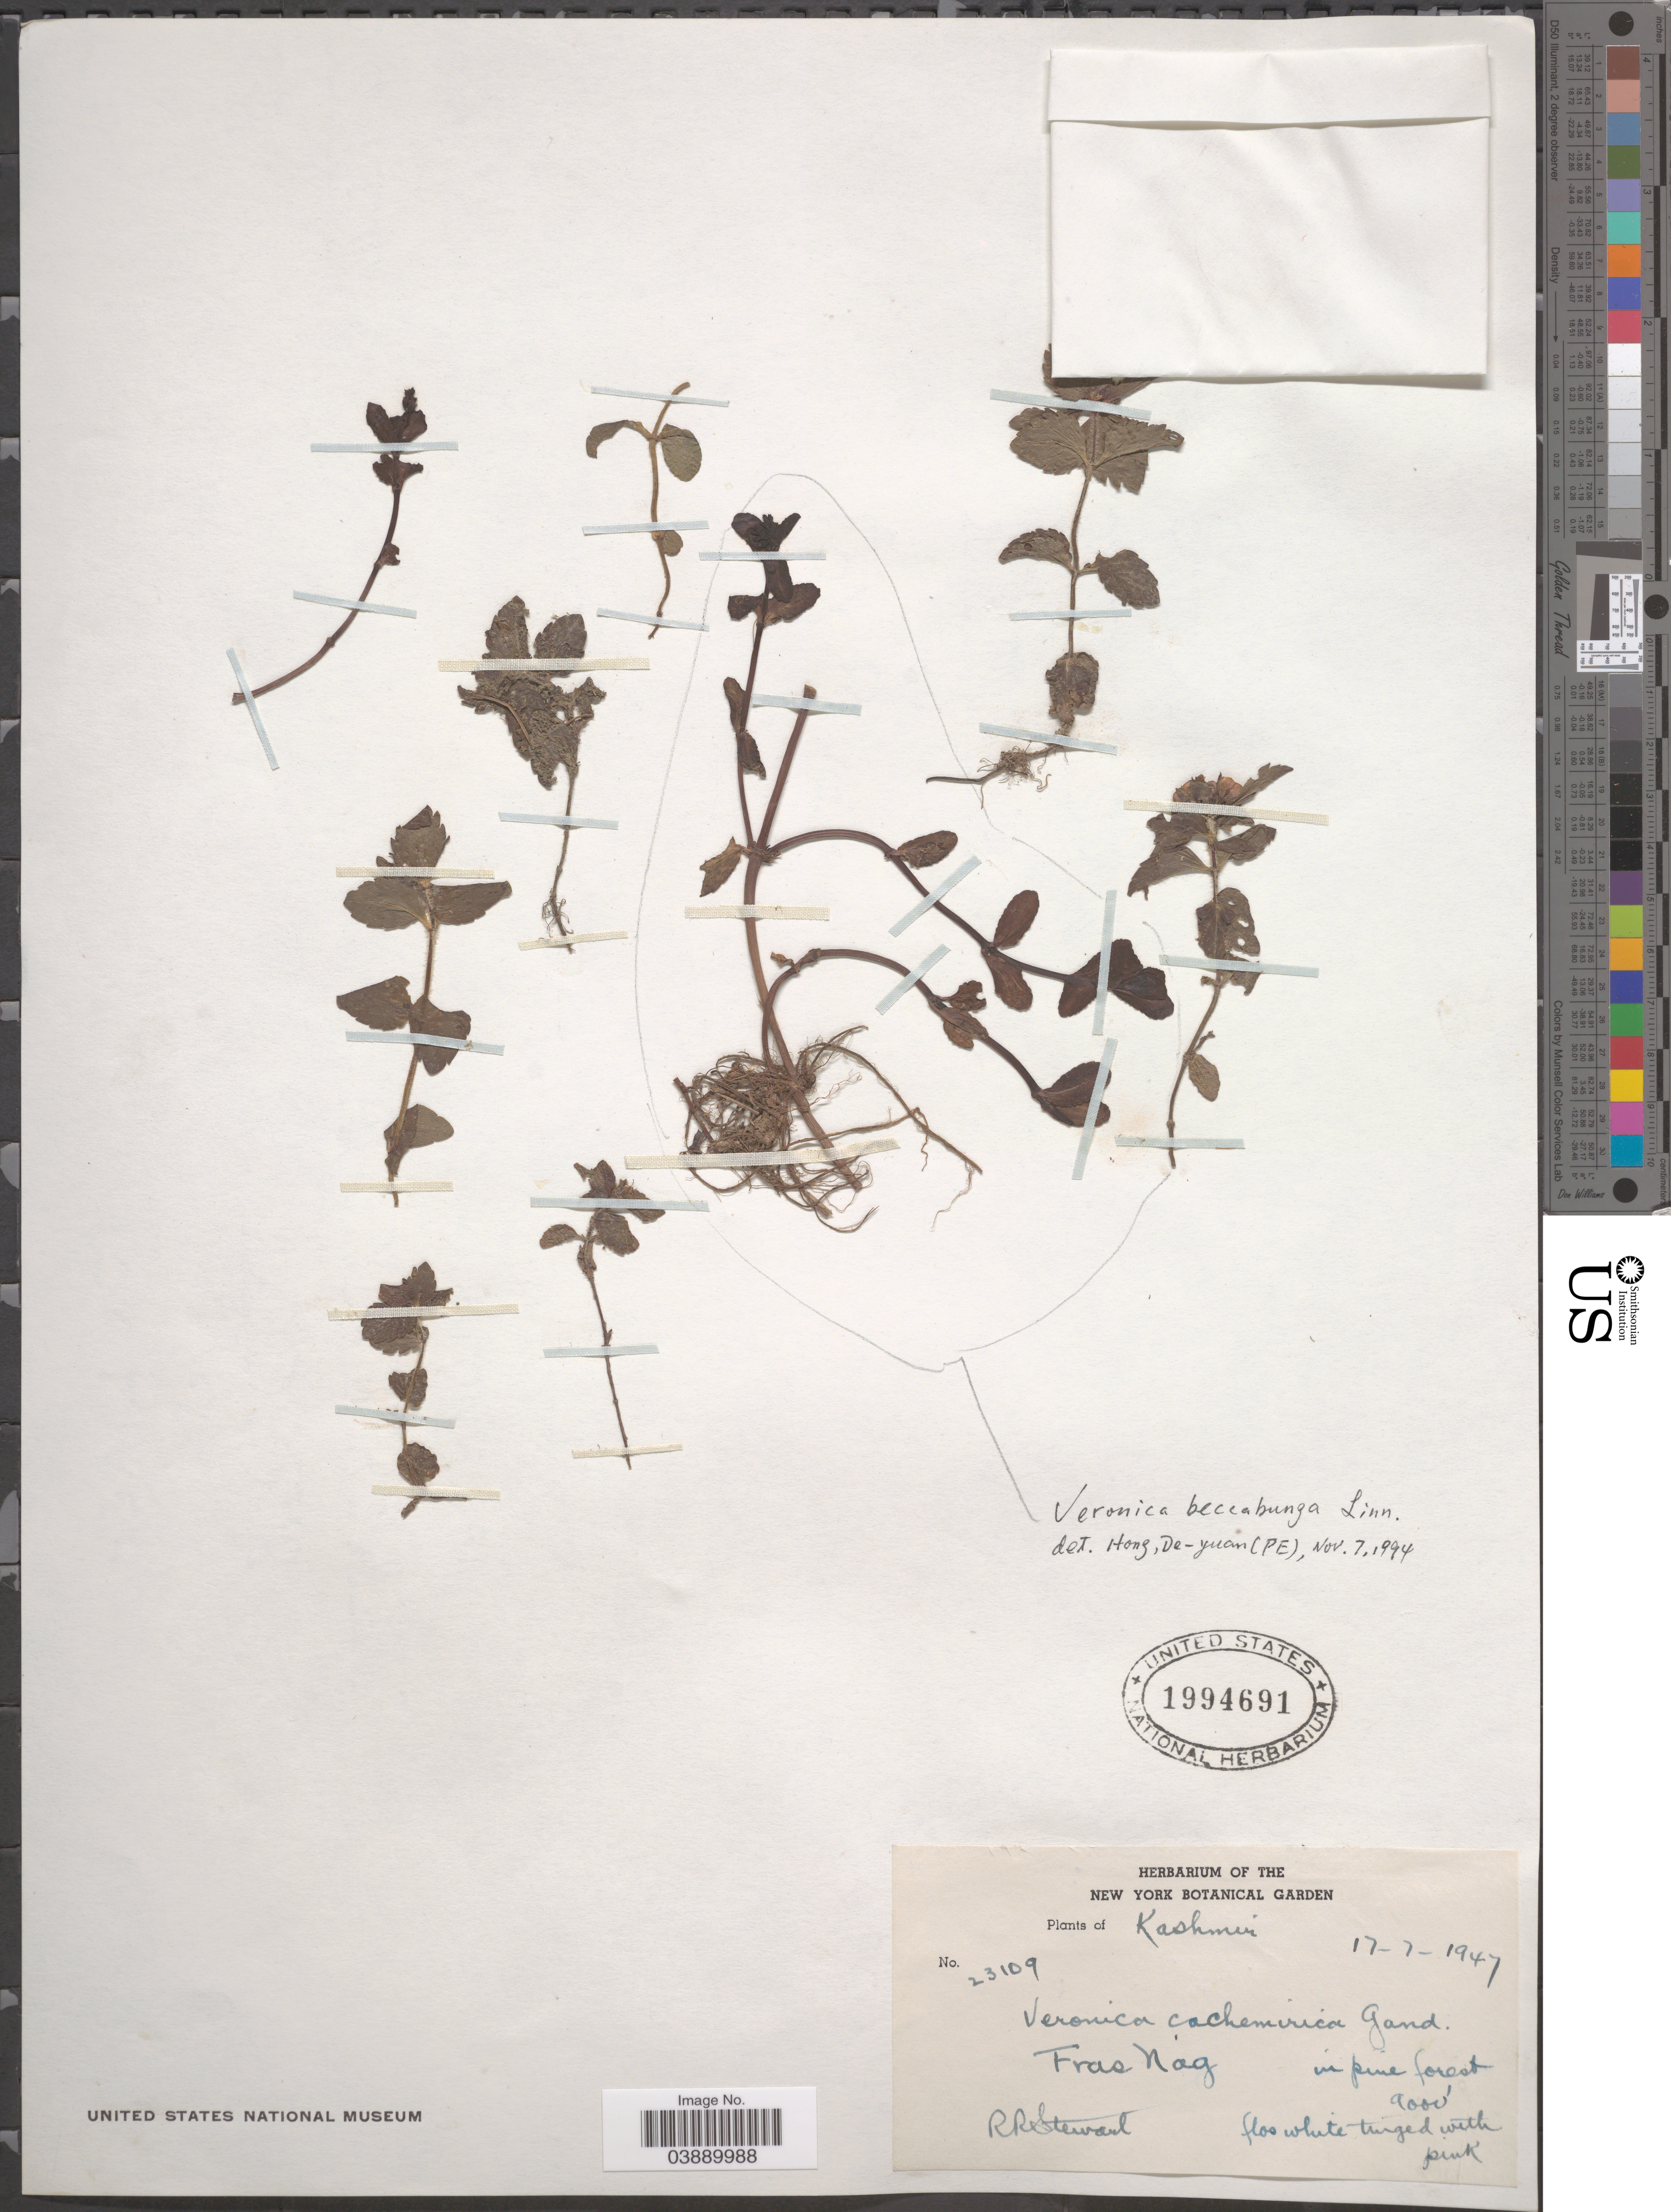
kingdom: Plantae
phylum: Tracheophyta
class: Magnoliopsida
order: Lamiales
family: Plantaginaceae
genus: Veronica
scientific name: Veronica cachemirica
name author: Gand.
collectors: R. Stewart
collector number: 23109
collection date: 1947-07-17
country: India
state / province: Jammu and Kashmir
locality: Kashmir. Fras Nag.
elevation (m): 2743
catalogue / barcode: US 1994691